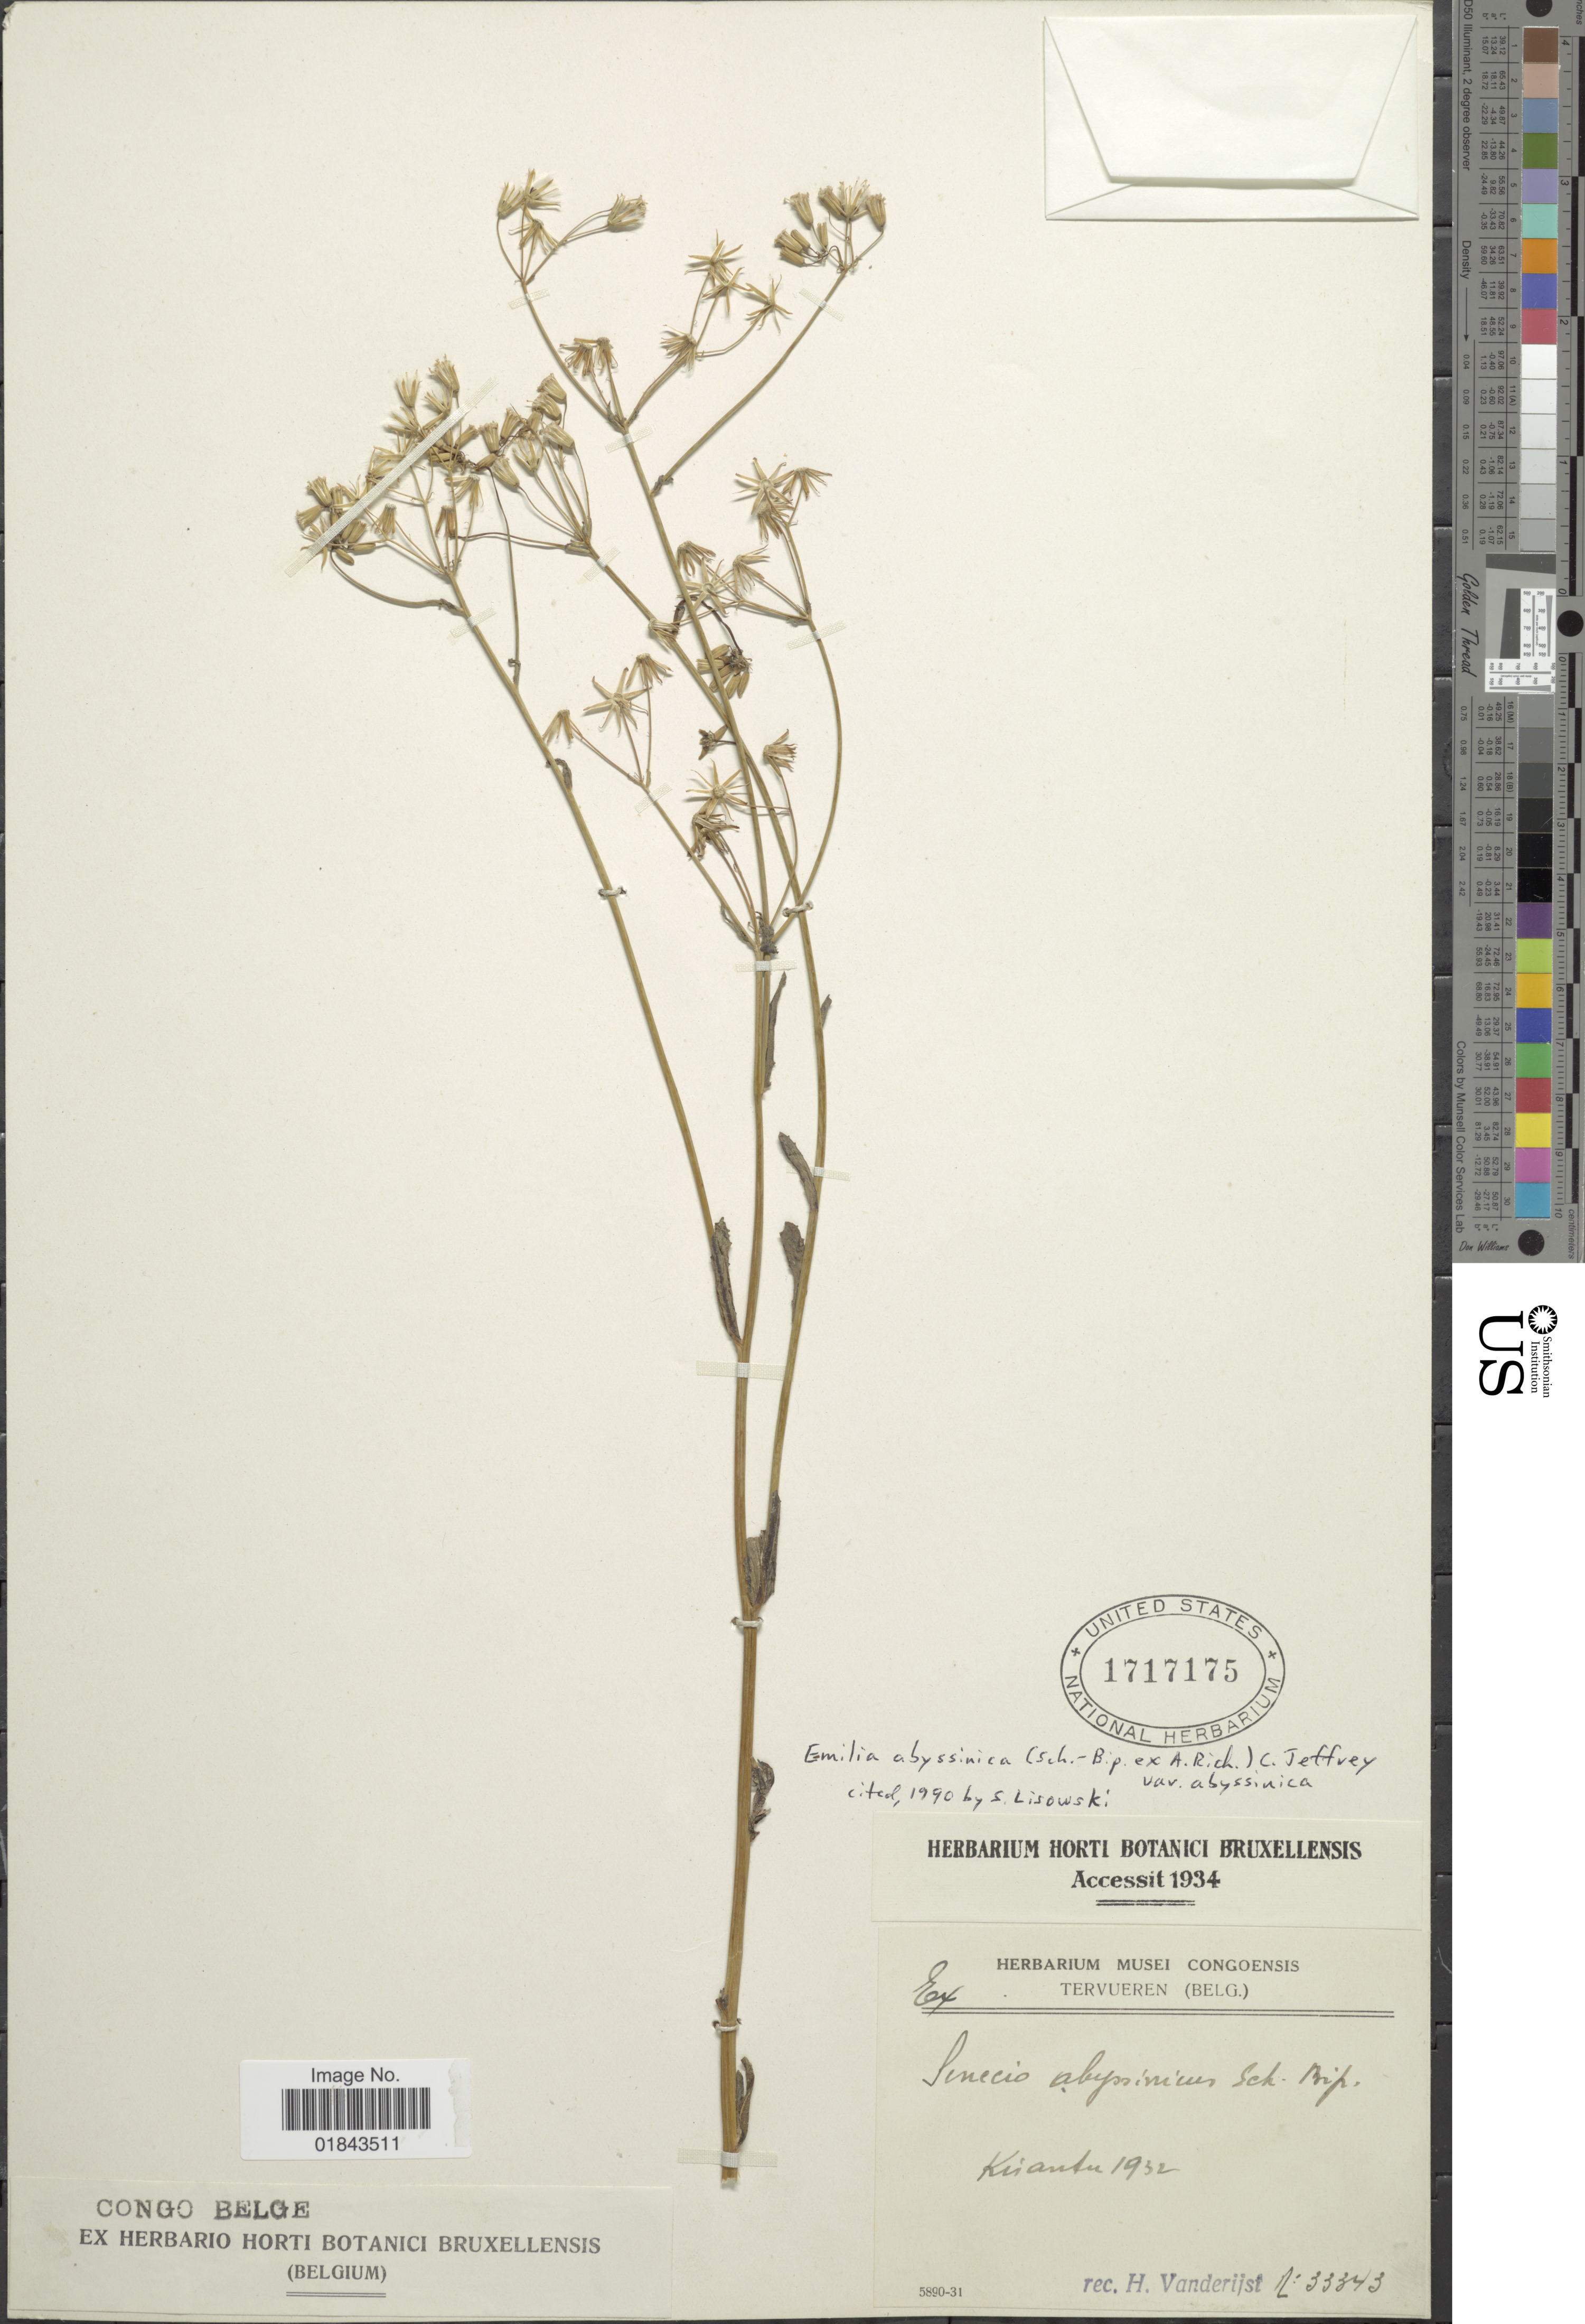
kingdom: Plantae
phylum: Tracheophyta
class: Magnoliopsida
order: Asterales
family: Asteraceae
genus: Emilia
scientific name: Emilia abyssinica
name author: (Sch. Bip. ex A. Rich.) C. Jeffrey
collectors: H. Vanderyst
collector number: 33343?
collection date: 1932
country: Congo, Democratic Republic of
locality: Kisantu.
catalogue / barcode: US 1717175